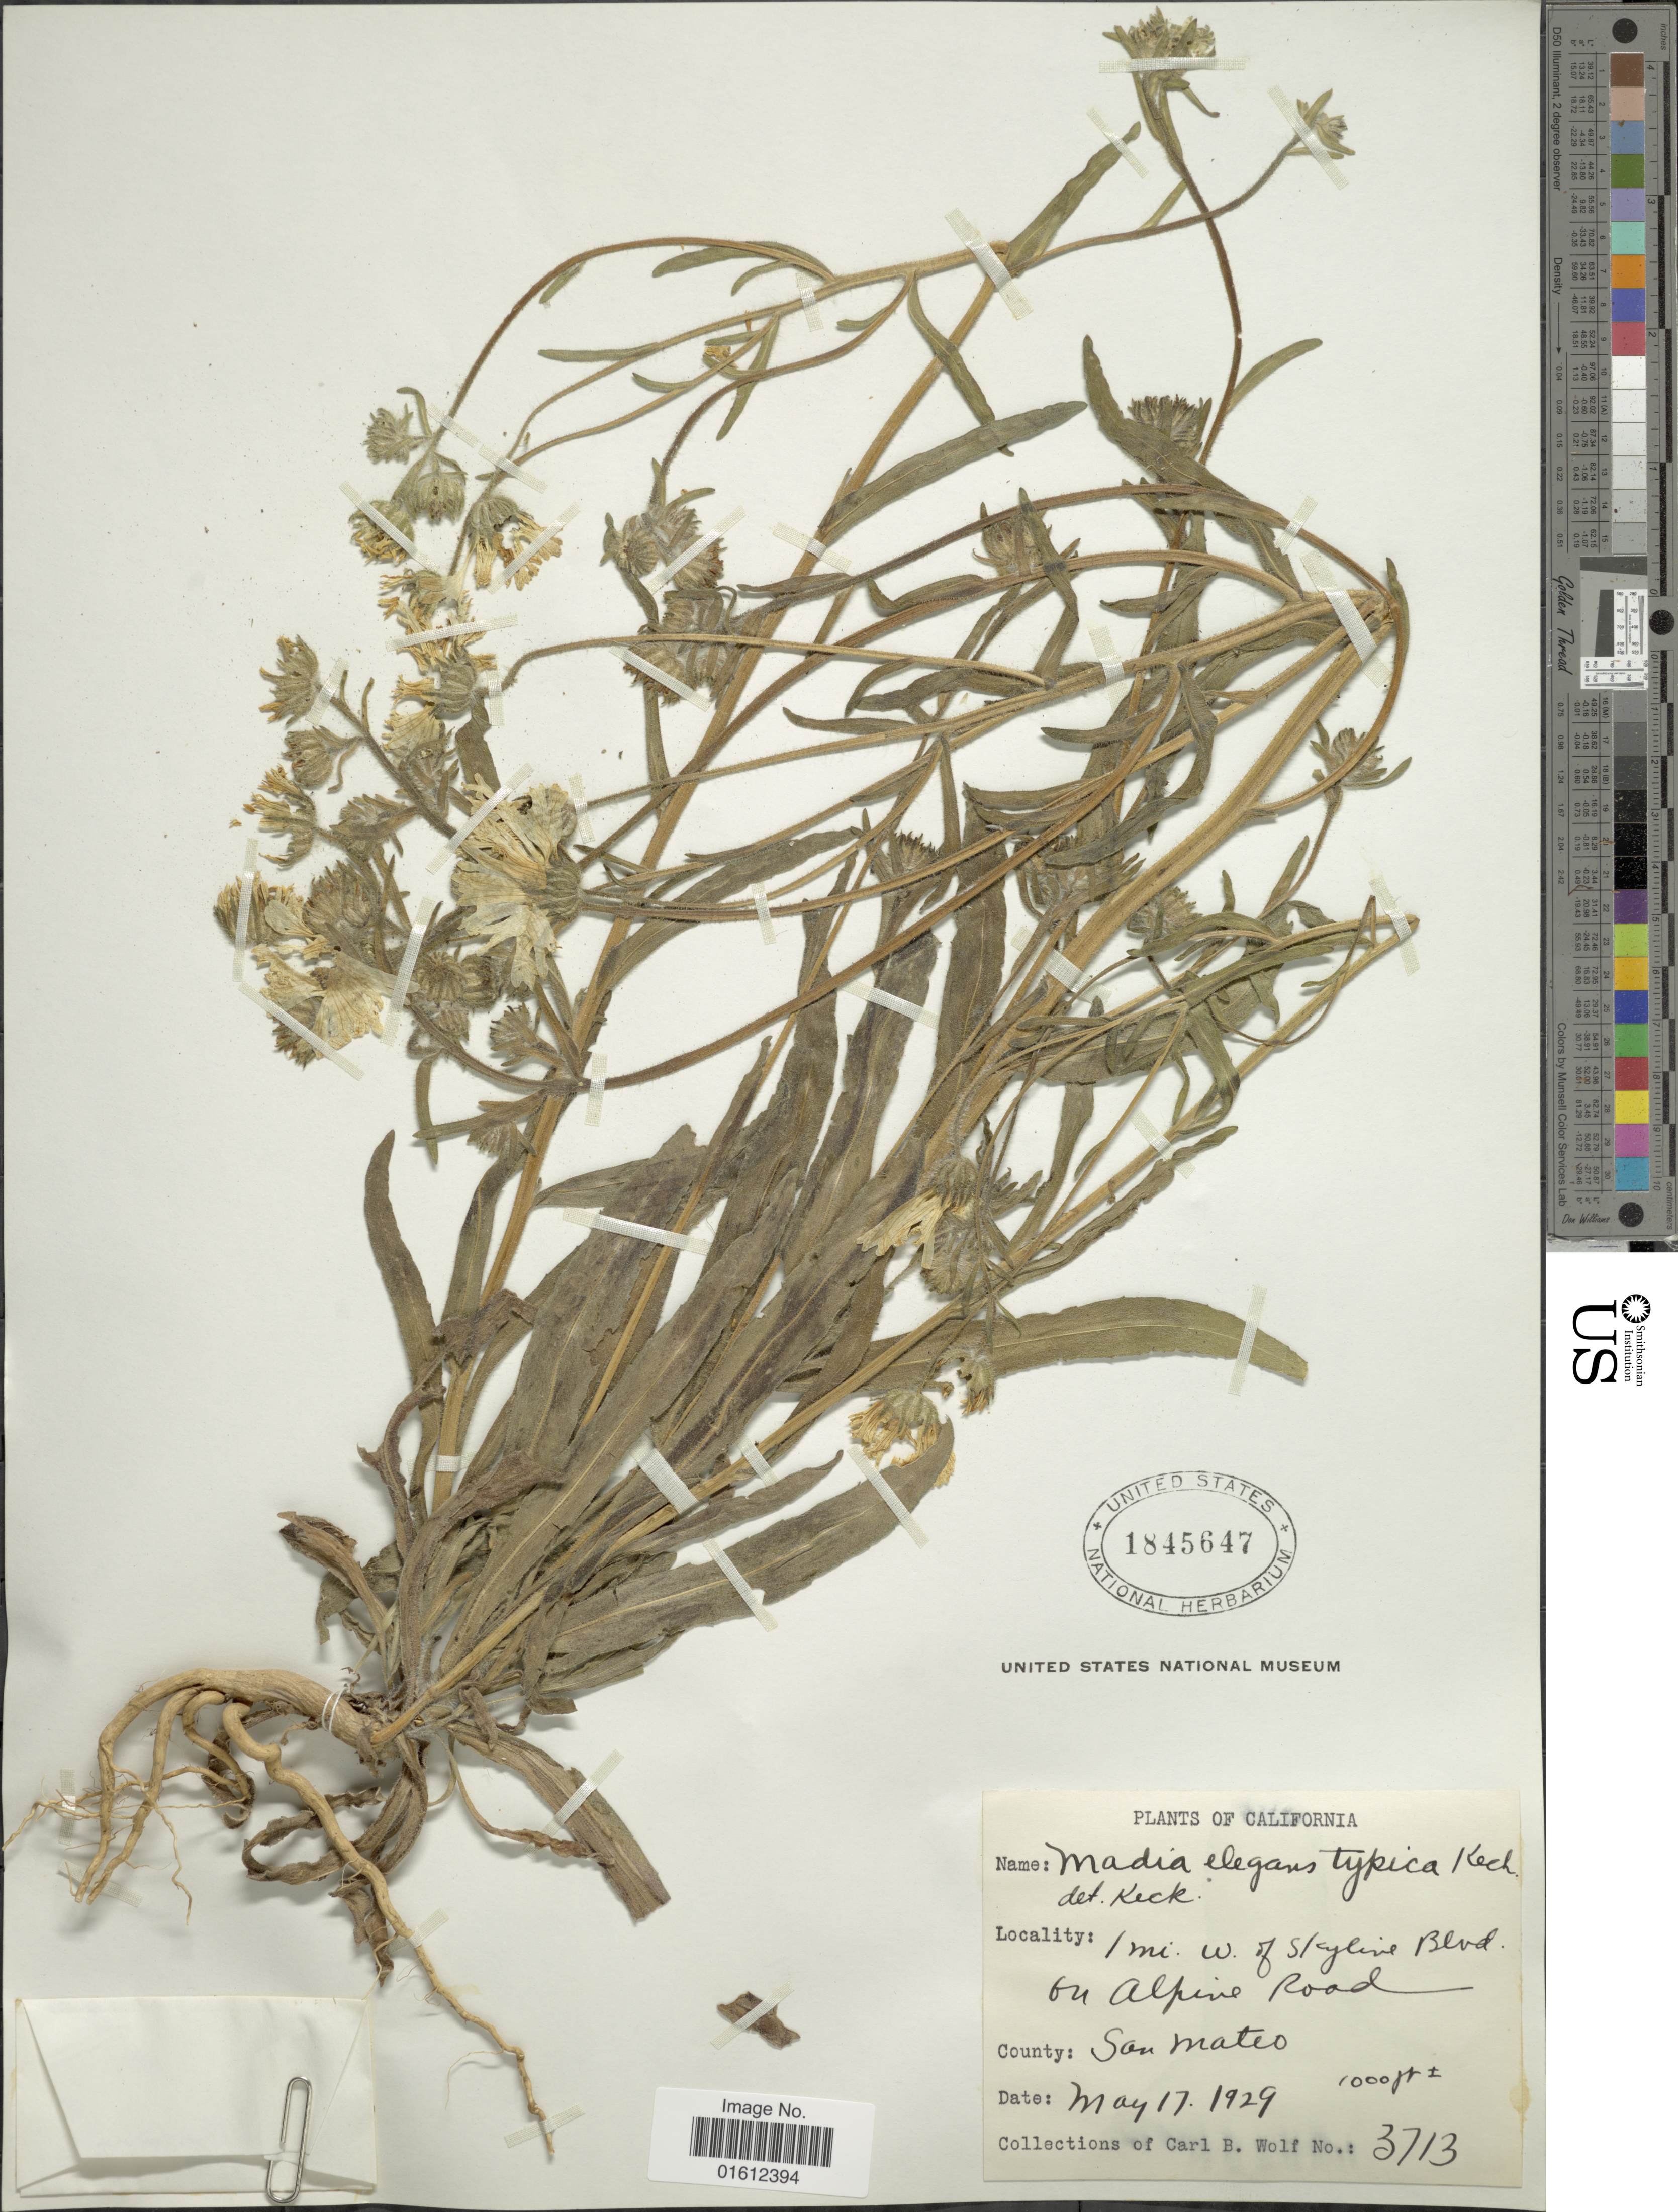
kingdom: Plantae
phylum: Tracheophyta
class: Magnoliopsida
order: Asterales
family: Asteraceae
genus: Madia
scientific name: Madia elegans subsp. elegans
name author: D. Don ex Lindl.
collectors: C. B. Wolf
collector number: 3713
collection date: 1929-05-17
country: United States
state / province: California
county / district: San Mateo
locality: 1 mi. W. of Slaylive Blvd. on Alpine Road. County: San Mateo.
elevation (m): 305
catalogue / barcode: US 1845647